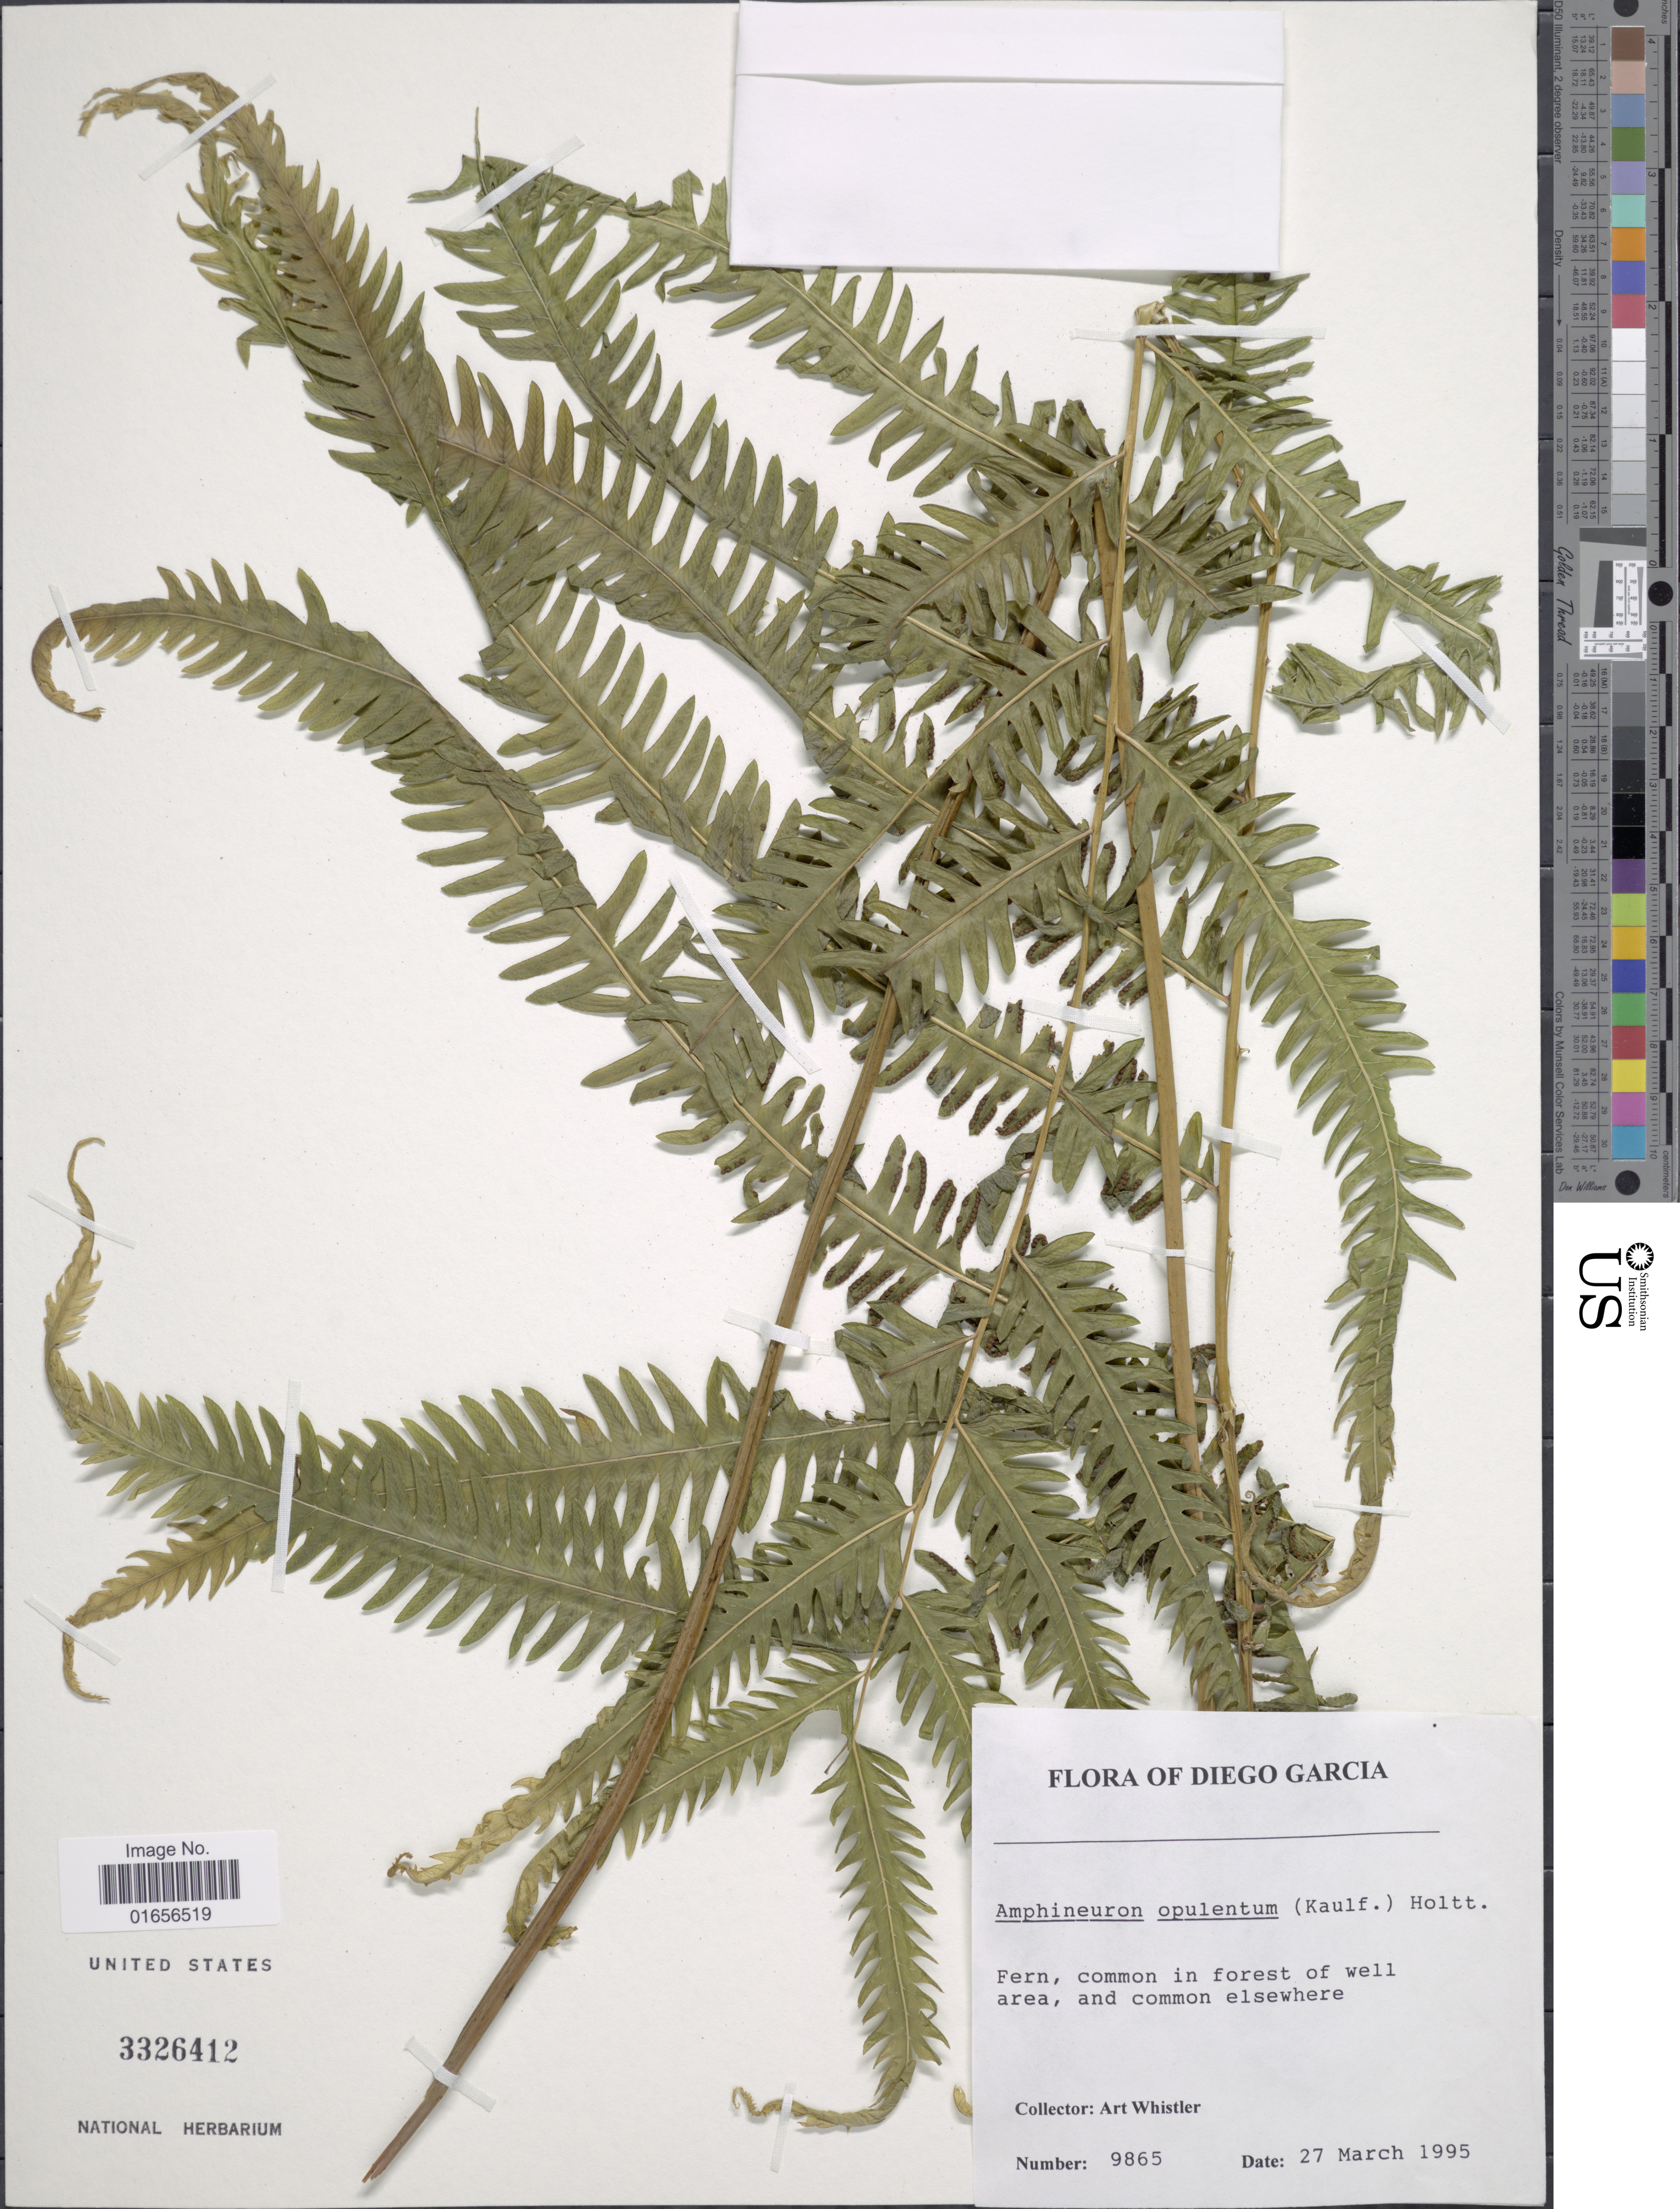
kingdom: Plantae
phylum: Tracheophyta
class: Polypodiopsida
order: Polypodiales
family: Thelypteridaceae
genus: Amphineuron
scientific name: Amphineuron opulentum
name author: (Kaulf.) Holttum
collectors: A. Whistler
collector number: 9865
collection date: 1995-03-27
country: British Indian Ocean Territory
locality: Diego Garcia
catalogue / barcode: US 3326412